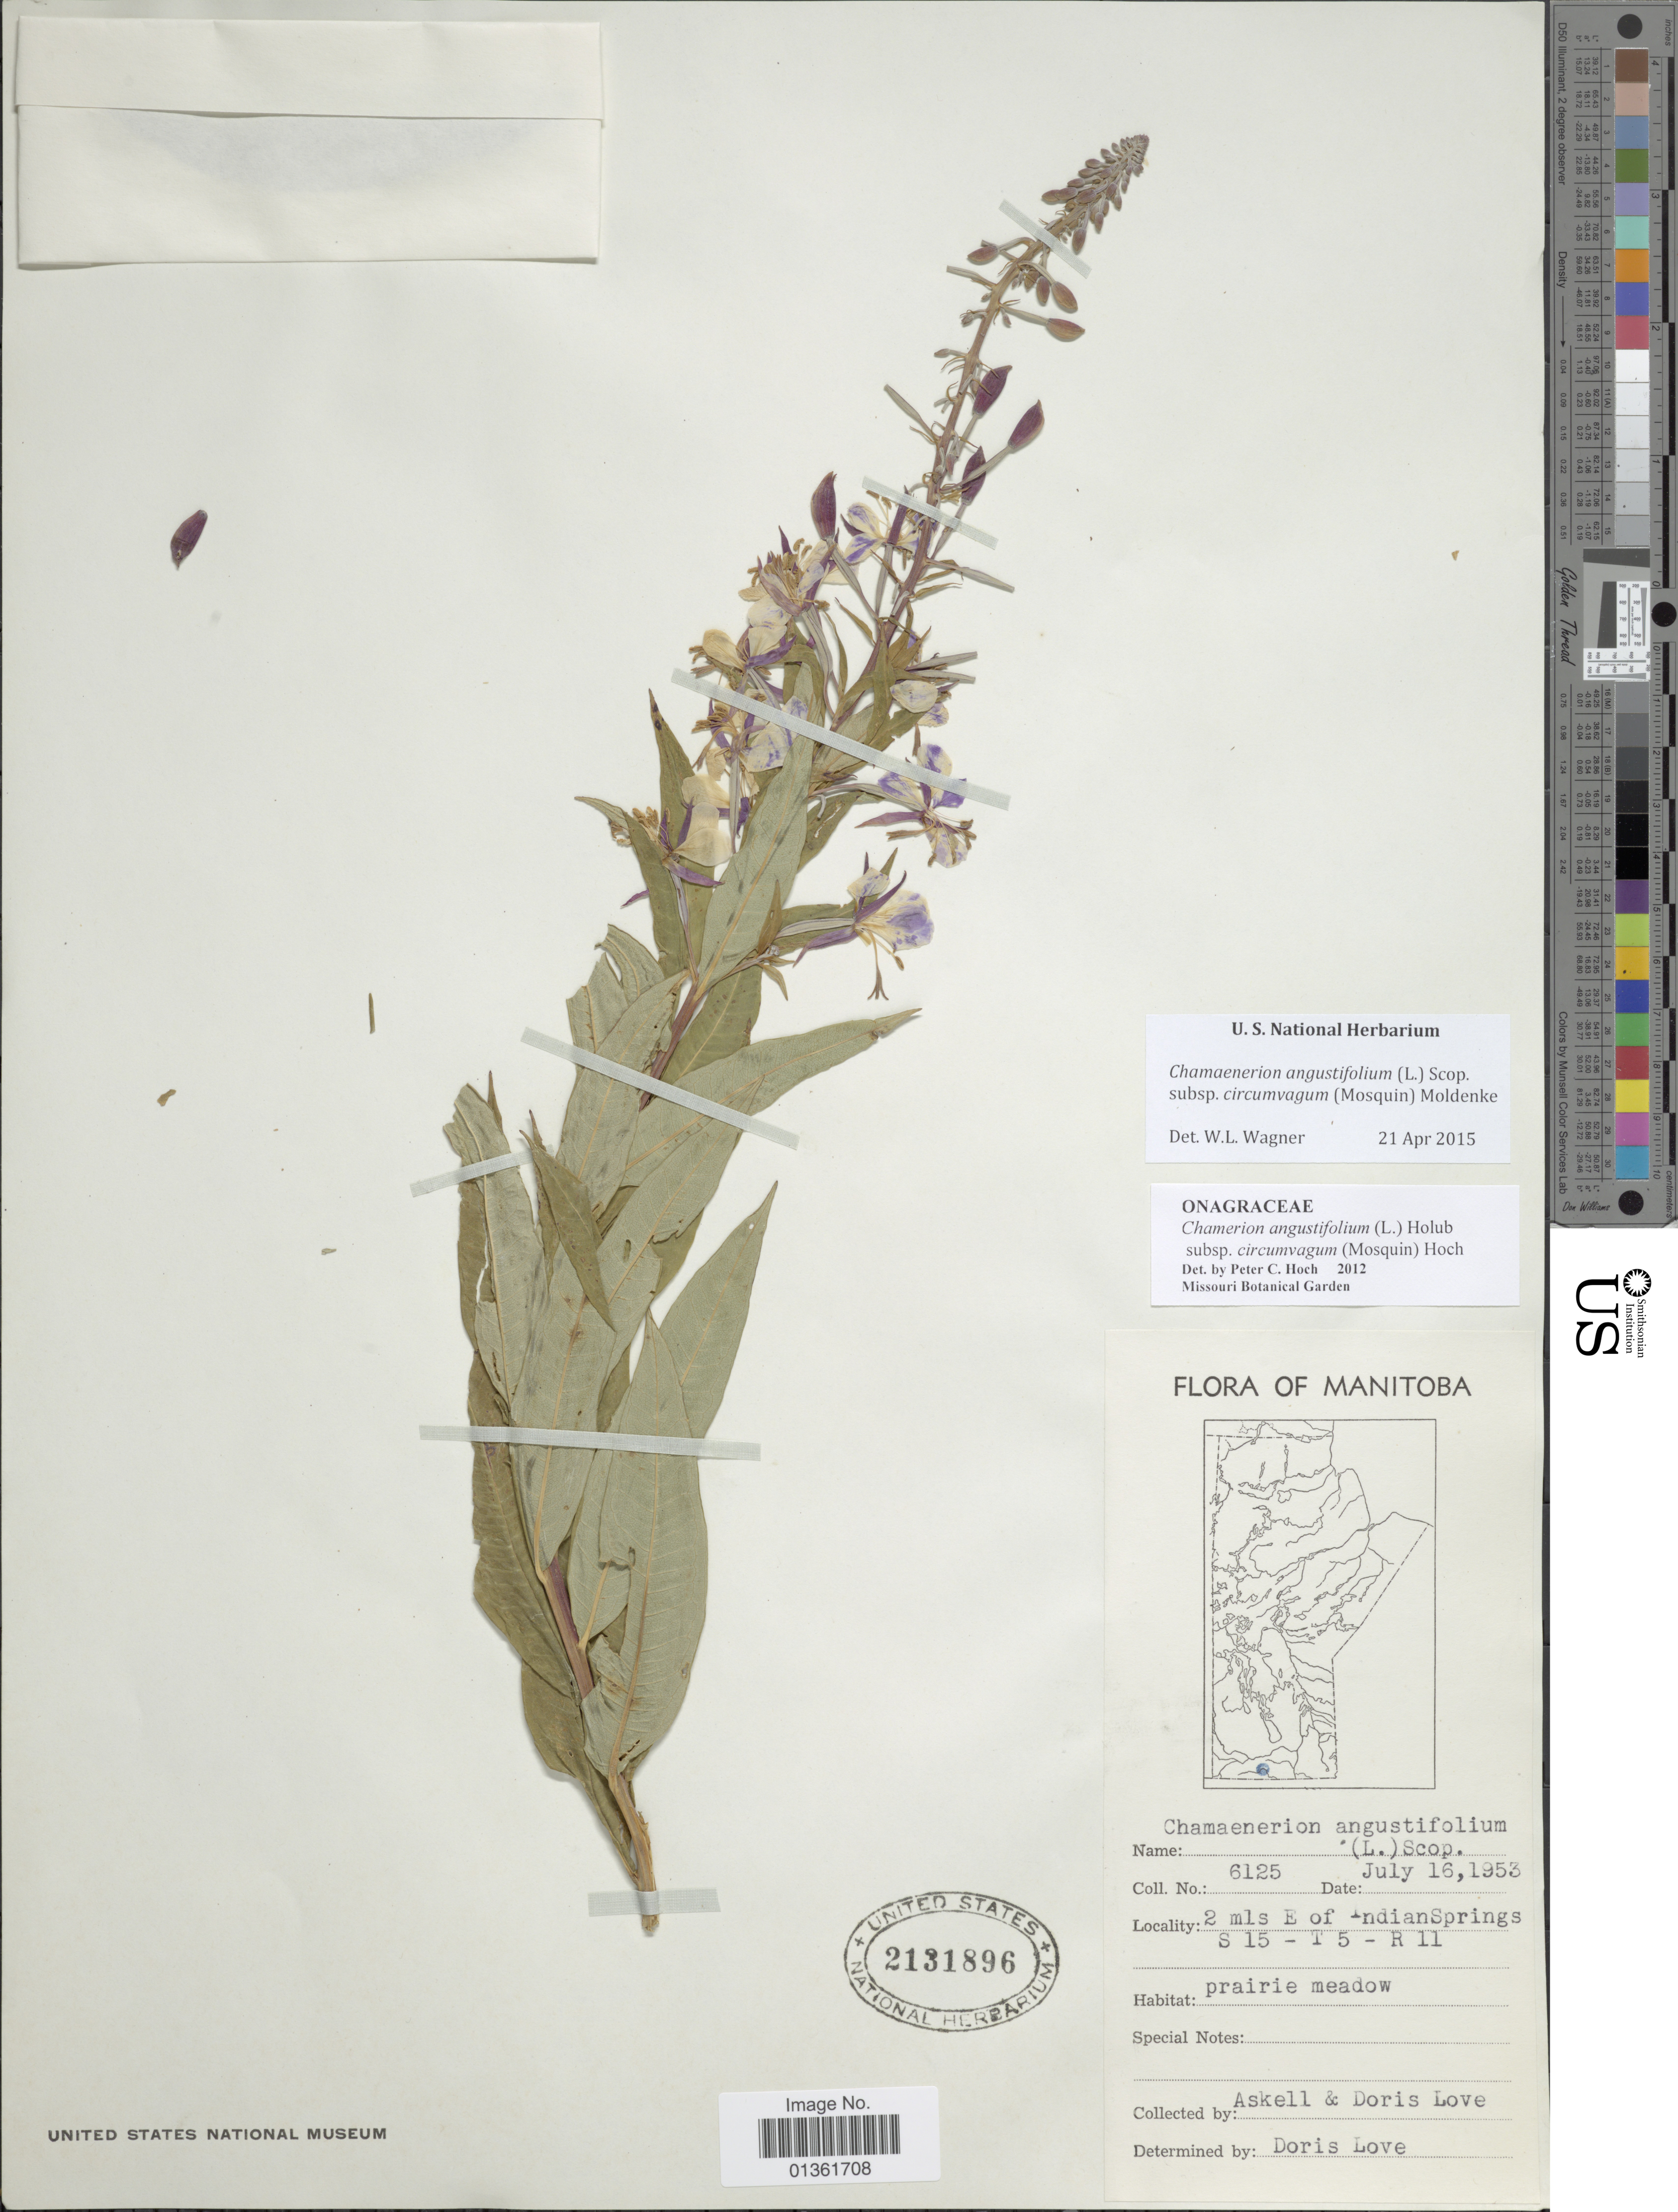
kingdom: Plantae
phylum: Tracheophyta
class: Magnoliopsida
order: Myrtales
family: Onagraceae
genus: Chamaenerion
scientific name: Chamaenerion angustifolium subsp. circumvagum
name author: (Mosquin) Moldenke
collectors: -. Askell & D. Löve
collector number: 6125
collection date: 1953-07-16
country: Canada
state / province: Manitoba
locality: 2 mls E of Indian Springs S 15 - T 5 - R 11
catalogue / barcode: US 2131896